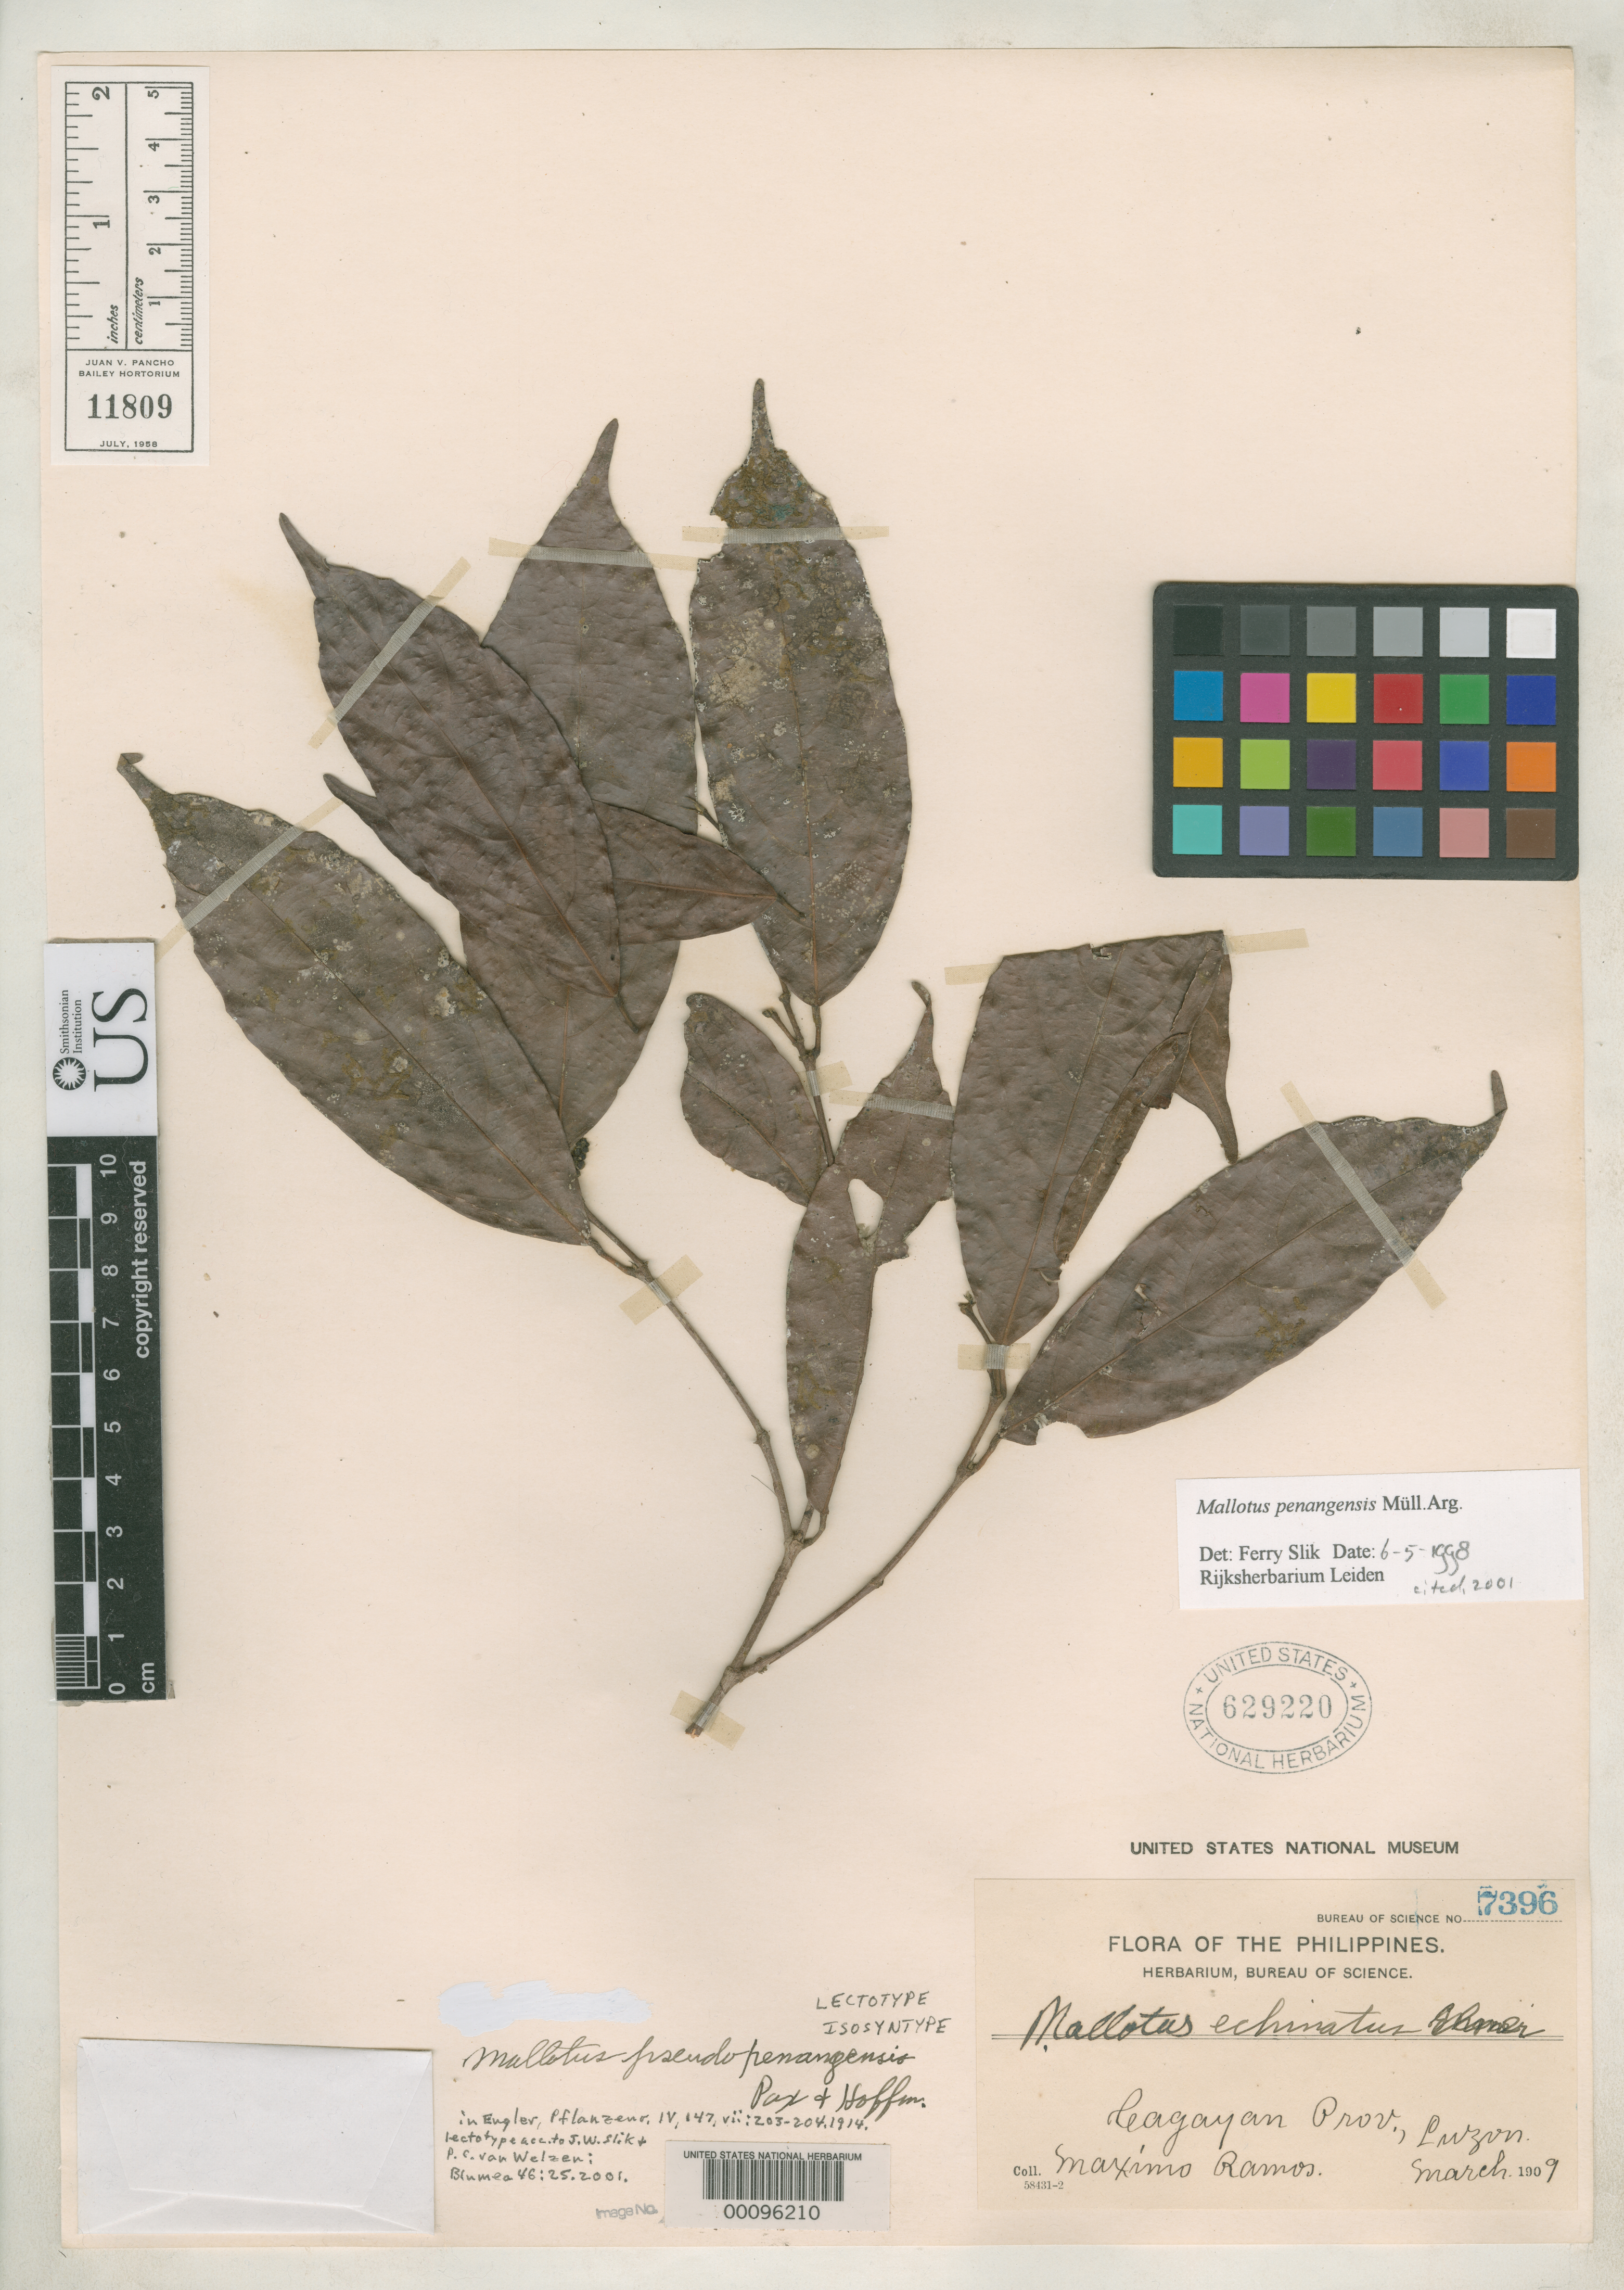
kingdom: Plantae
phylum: Tracheophyta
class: Magnoliopsida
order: Malpighiales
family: Euphorbiaceae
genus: Mallotus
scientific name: Mallotus pseudopenangensis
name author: Pax & K. Hoffm. in Engl.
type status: Lectotype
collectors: M. Ramos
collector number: Bur. Sci. 7396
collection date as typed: Mar 1909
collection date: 1909-03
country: Philippines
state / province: Cagayan Valley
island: Luzon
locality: Cagayan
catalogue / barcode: US 629220